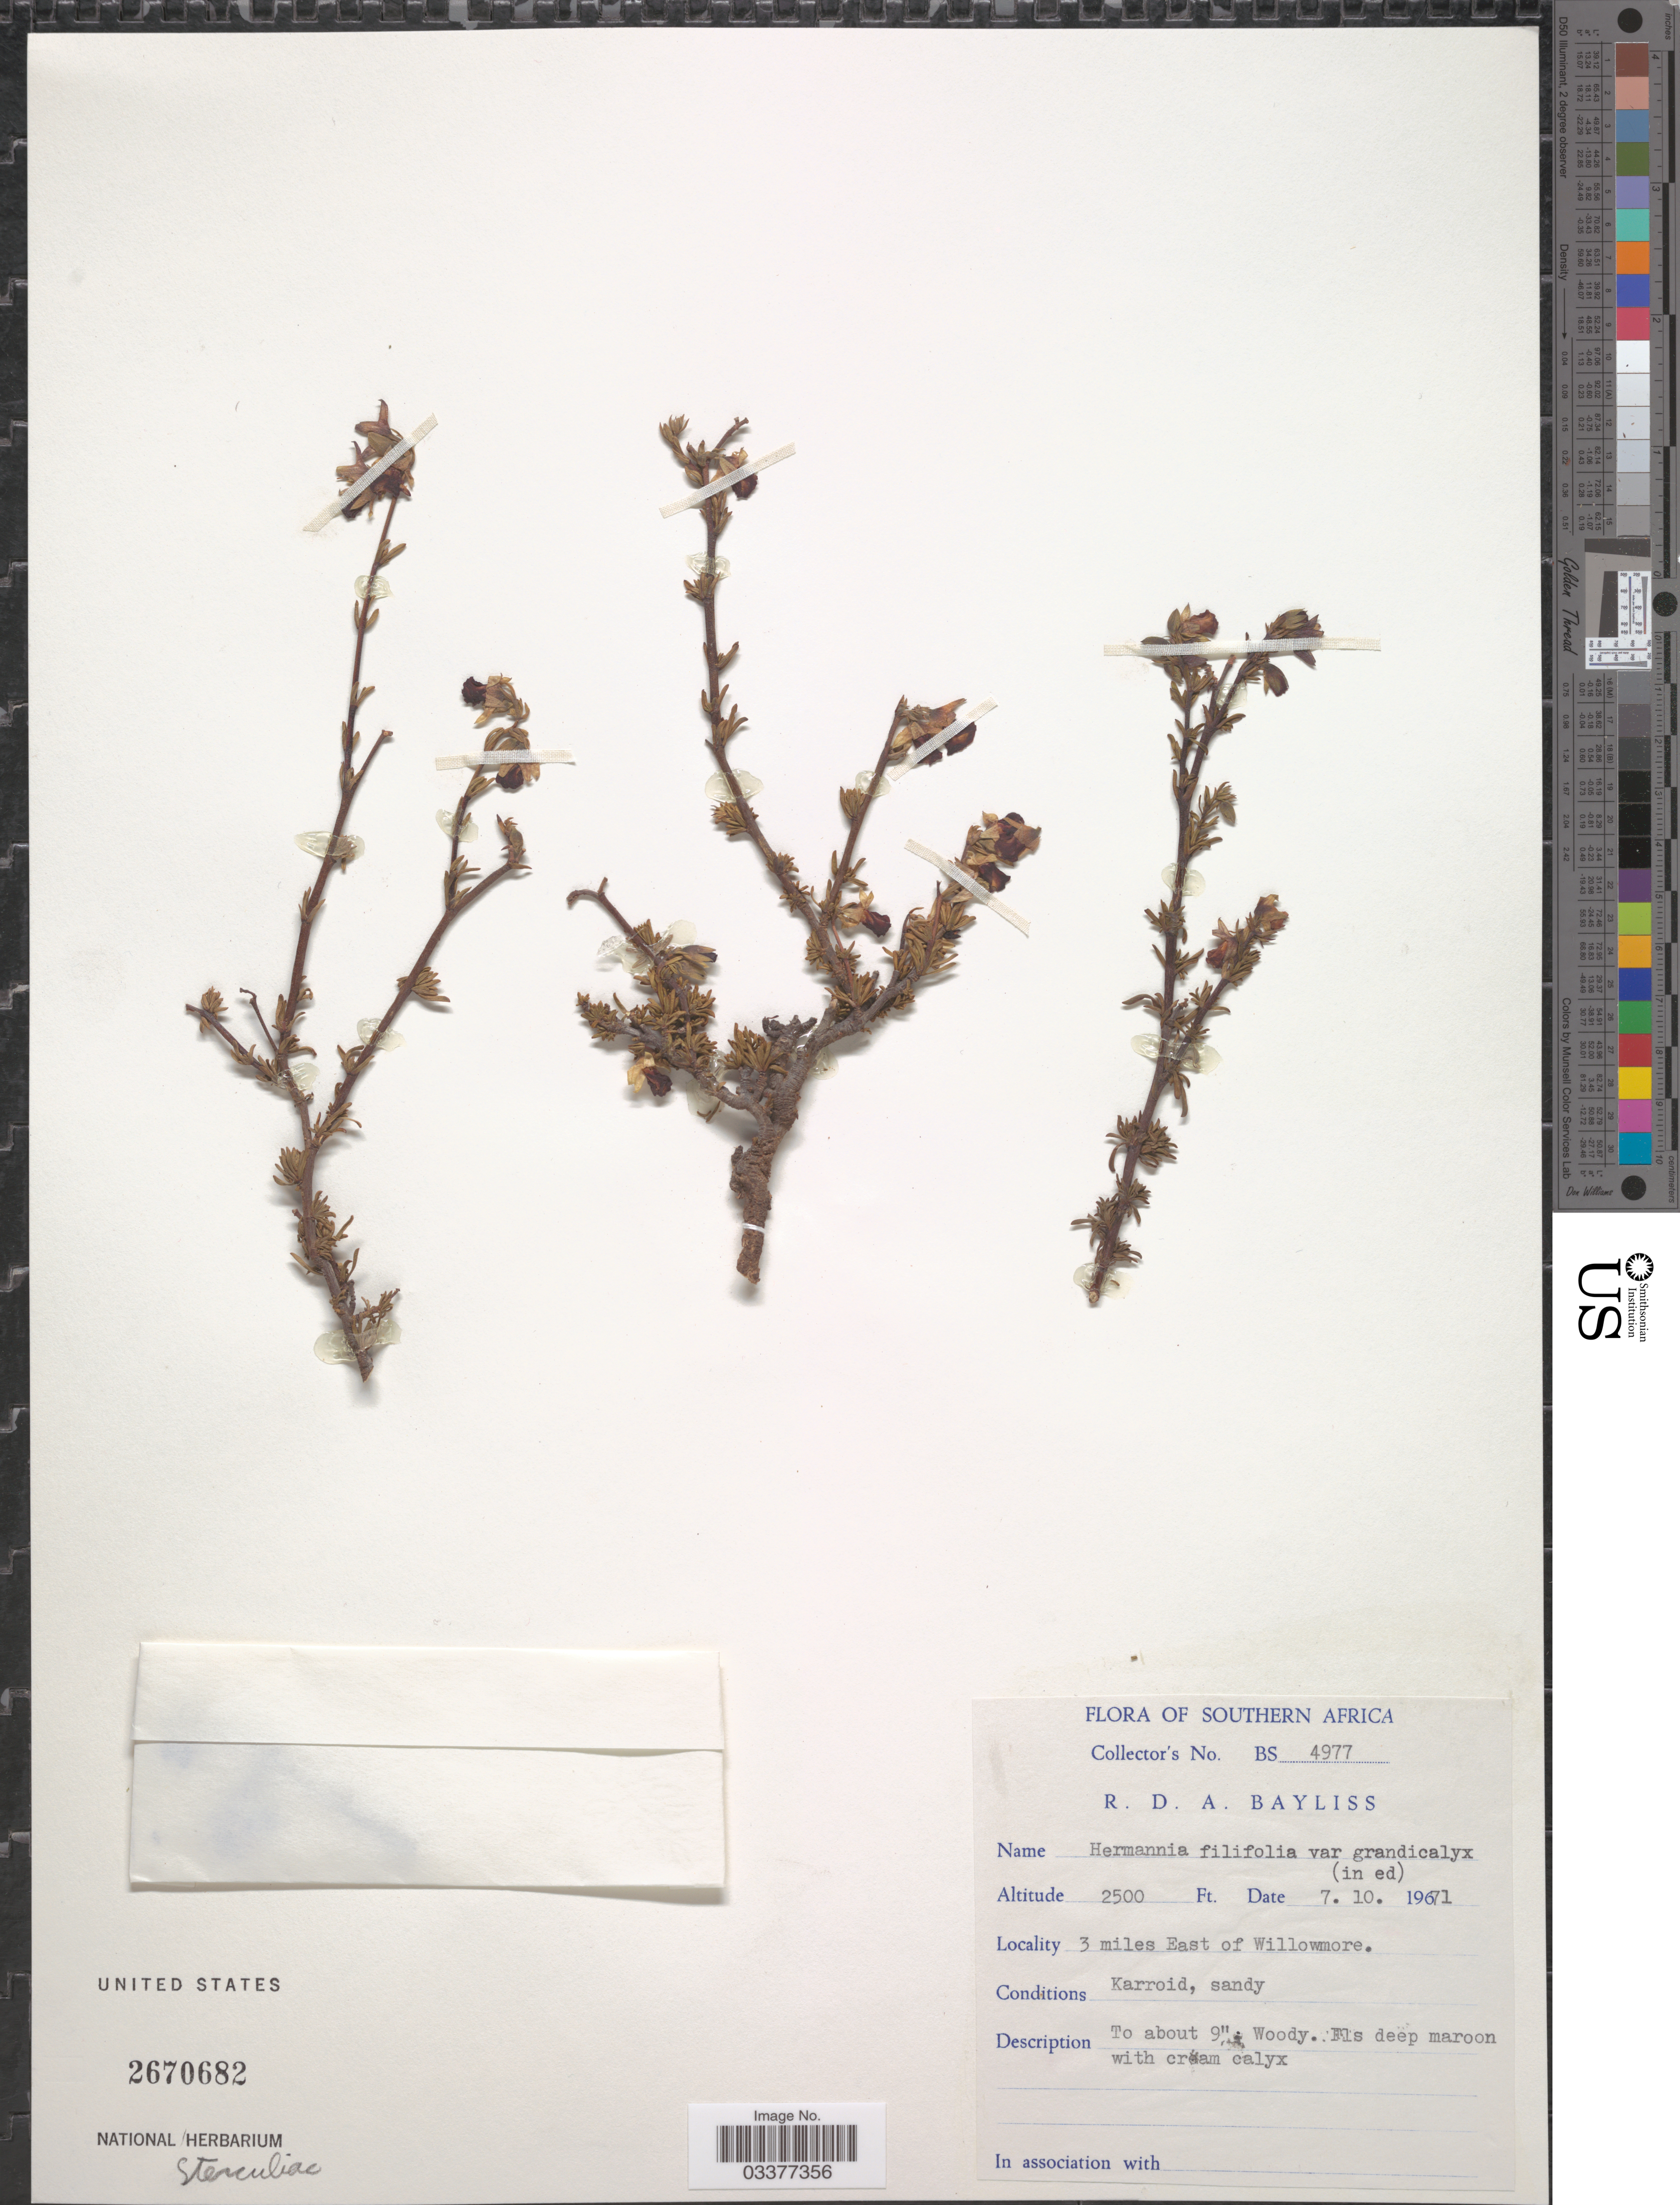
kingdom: Plantae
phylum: Tracheophyta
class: Magnoliopsida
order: Malvales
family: Malvaceae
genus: Hermannia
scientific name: Hermannia filifolia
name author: L. f.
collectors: R. Bayliss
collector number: BS4977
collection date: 1971-10-07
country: South Africa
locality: Southern Africa. 3 miles East of Willowmore.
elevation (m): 762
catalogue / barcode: US 2670682